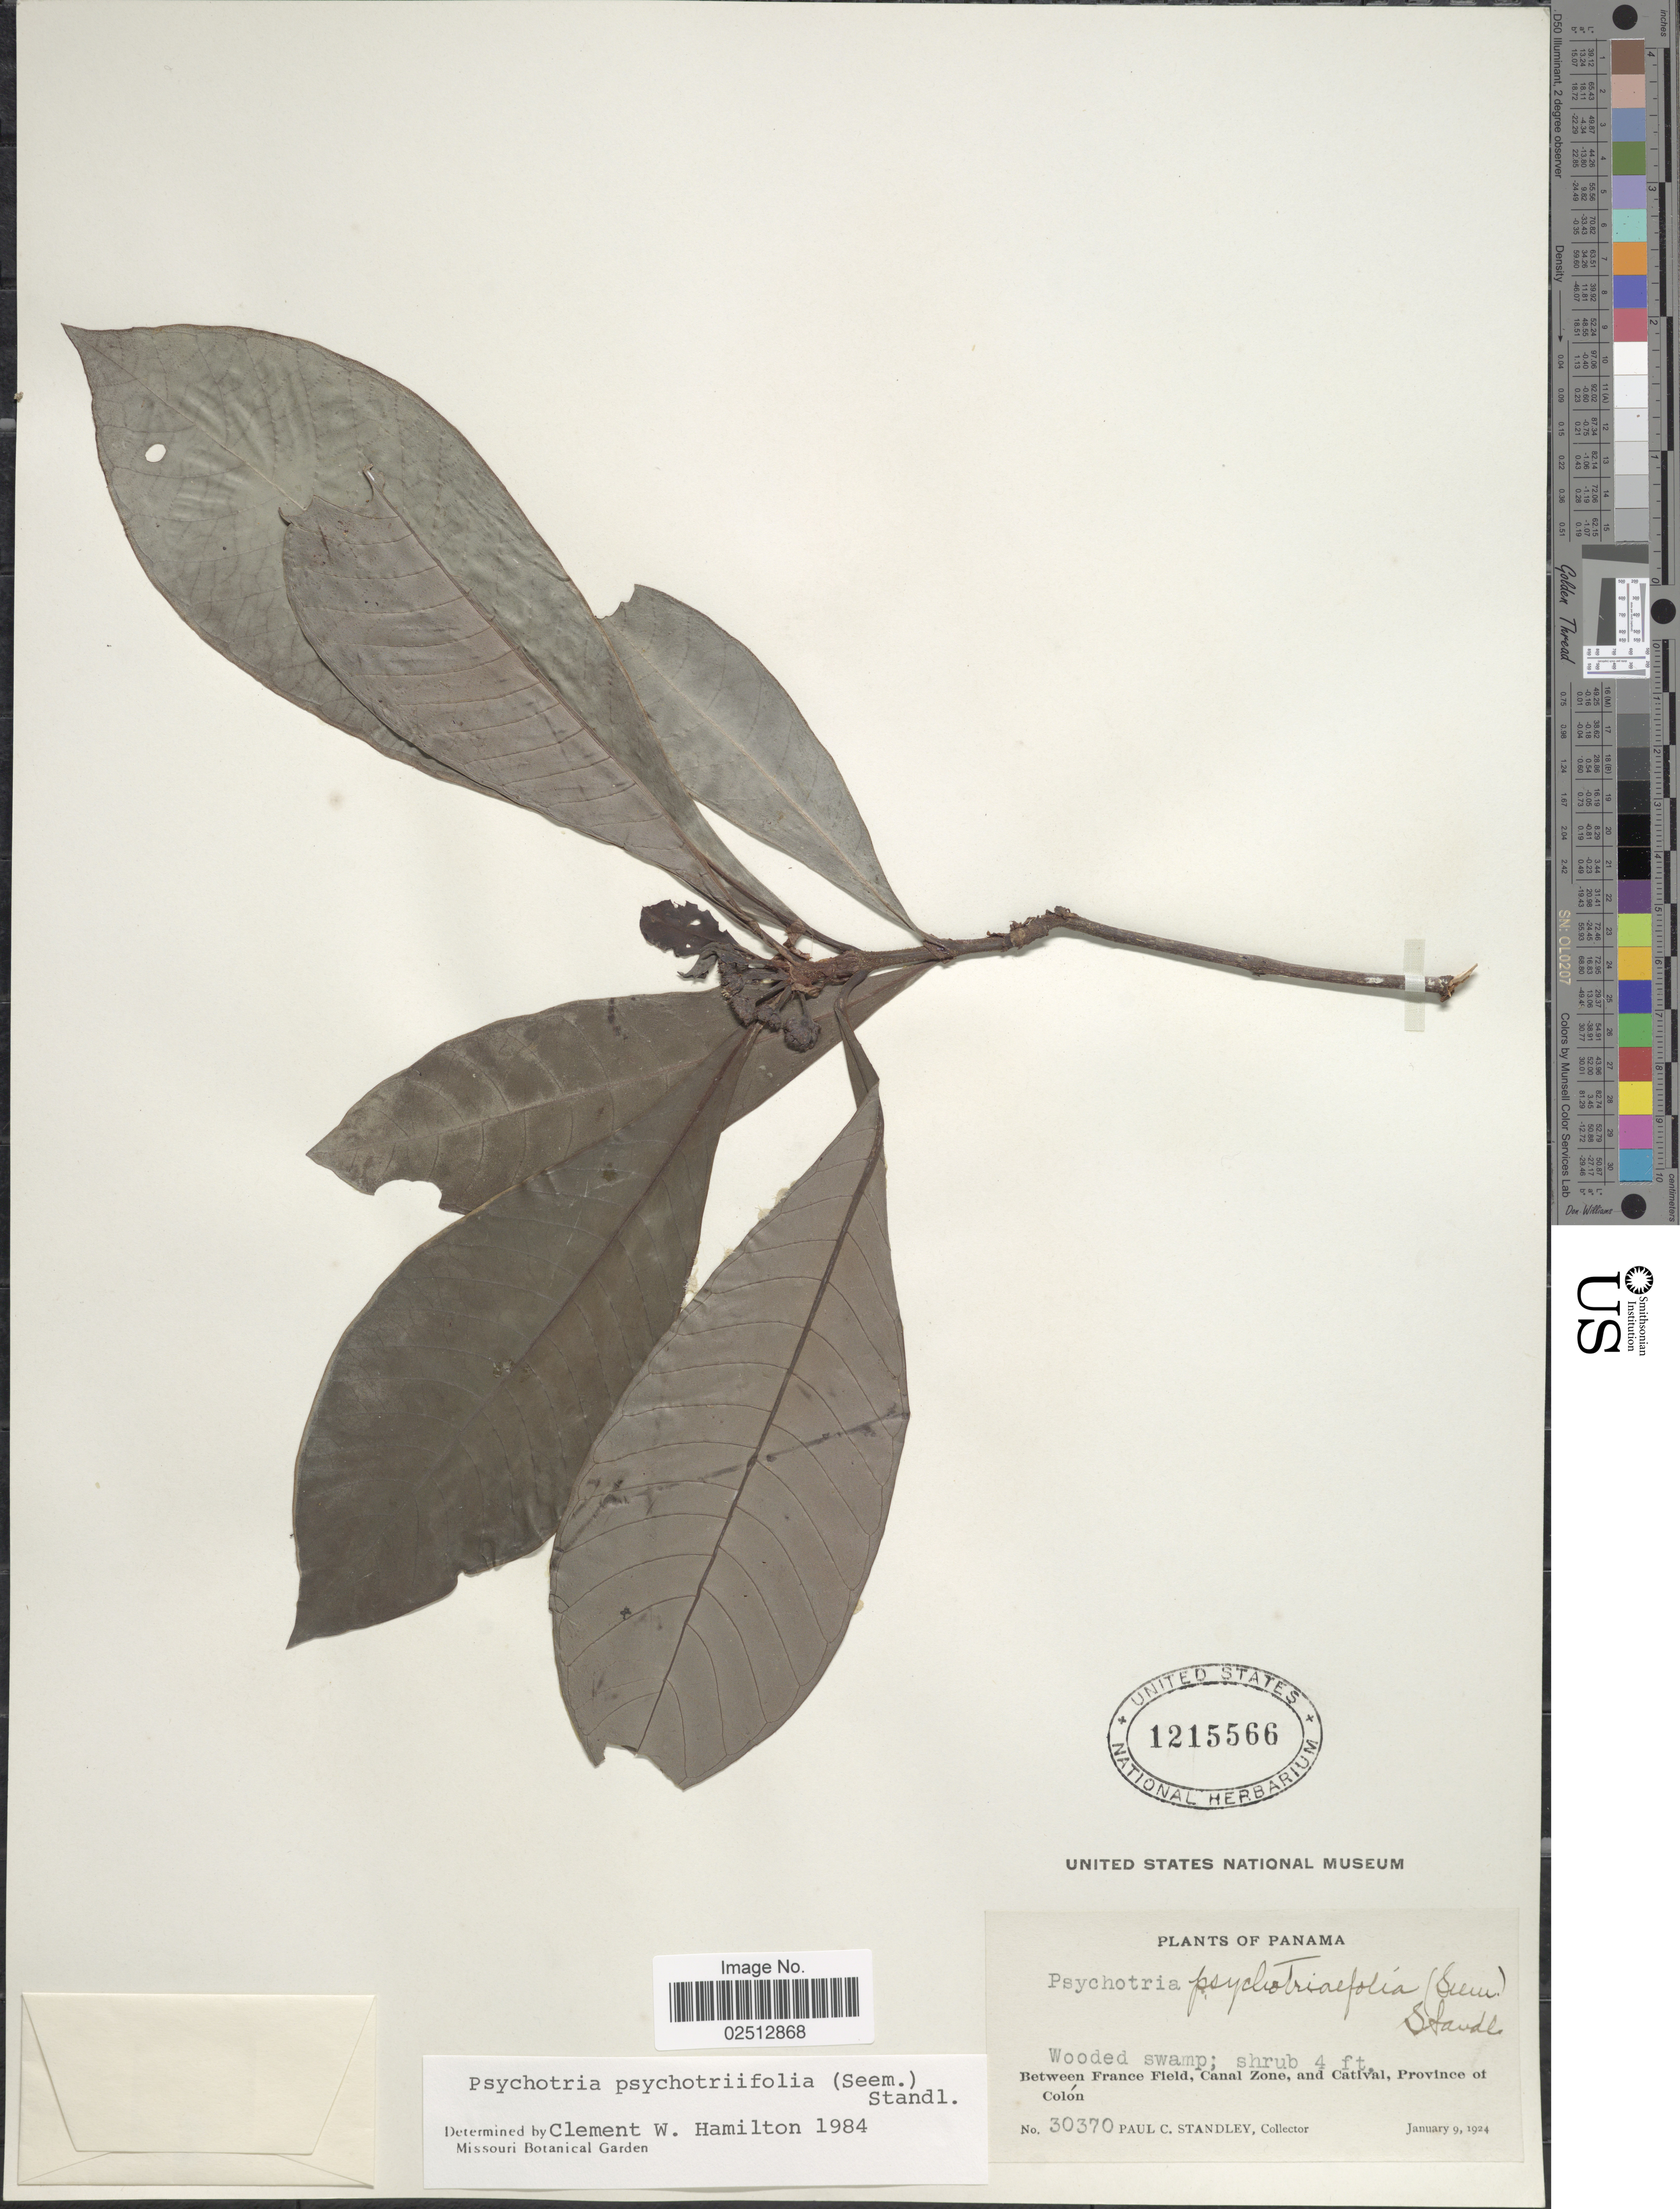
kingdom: Plantae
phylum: Tracheophyta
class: Magnoliopsida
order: Gentianales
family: Rubiaceae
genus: Psychotria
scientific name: Psychotria psychotriaefolia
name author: (Seem.) Standl.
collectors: P. C. Standley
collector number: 30370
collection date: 1924-01-09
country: Panama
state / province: Colón / Panamá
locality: Between France Field, Canal Zone, and Catival, Province of Colon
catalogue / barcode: US 1215566